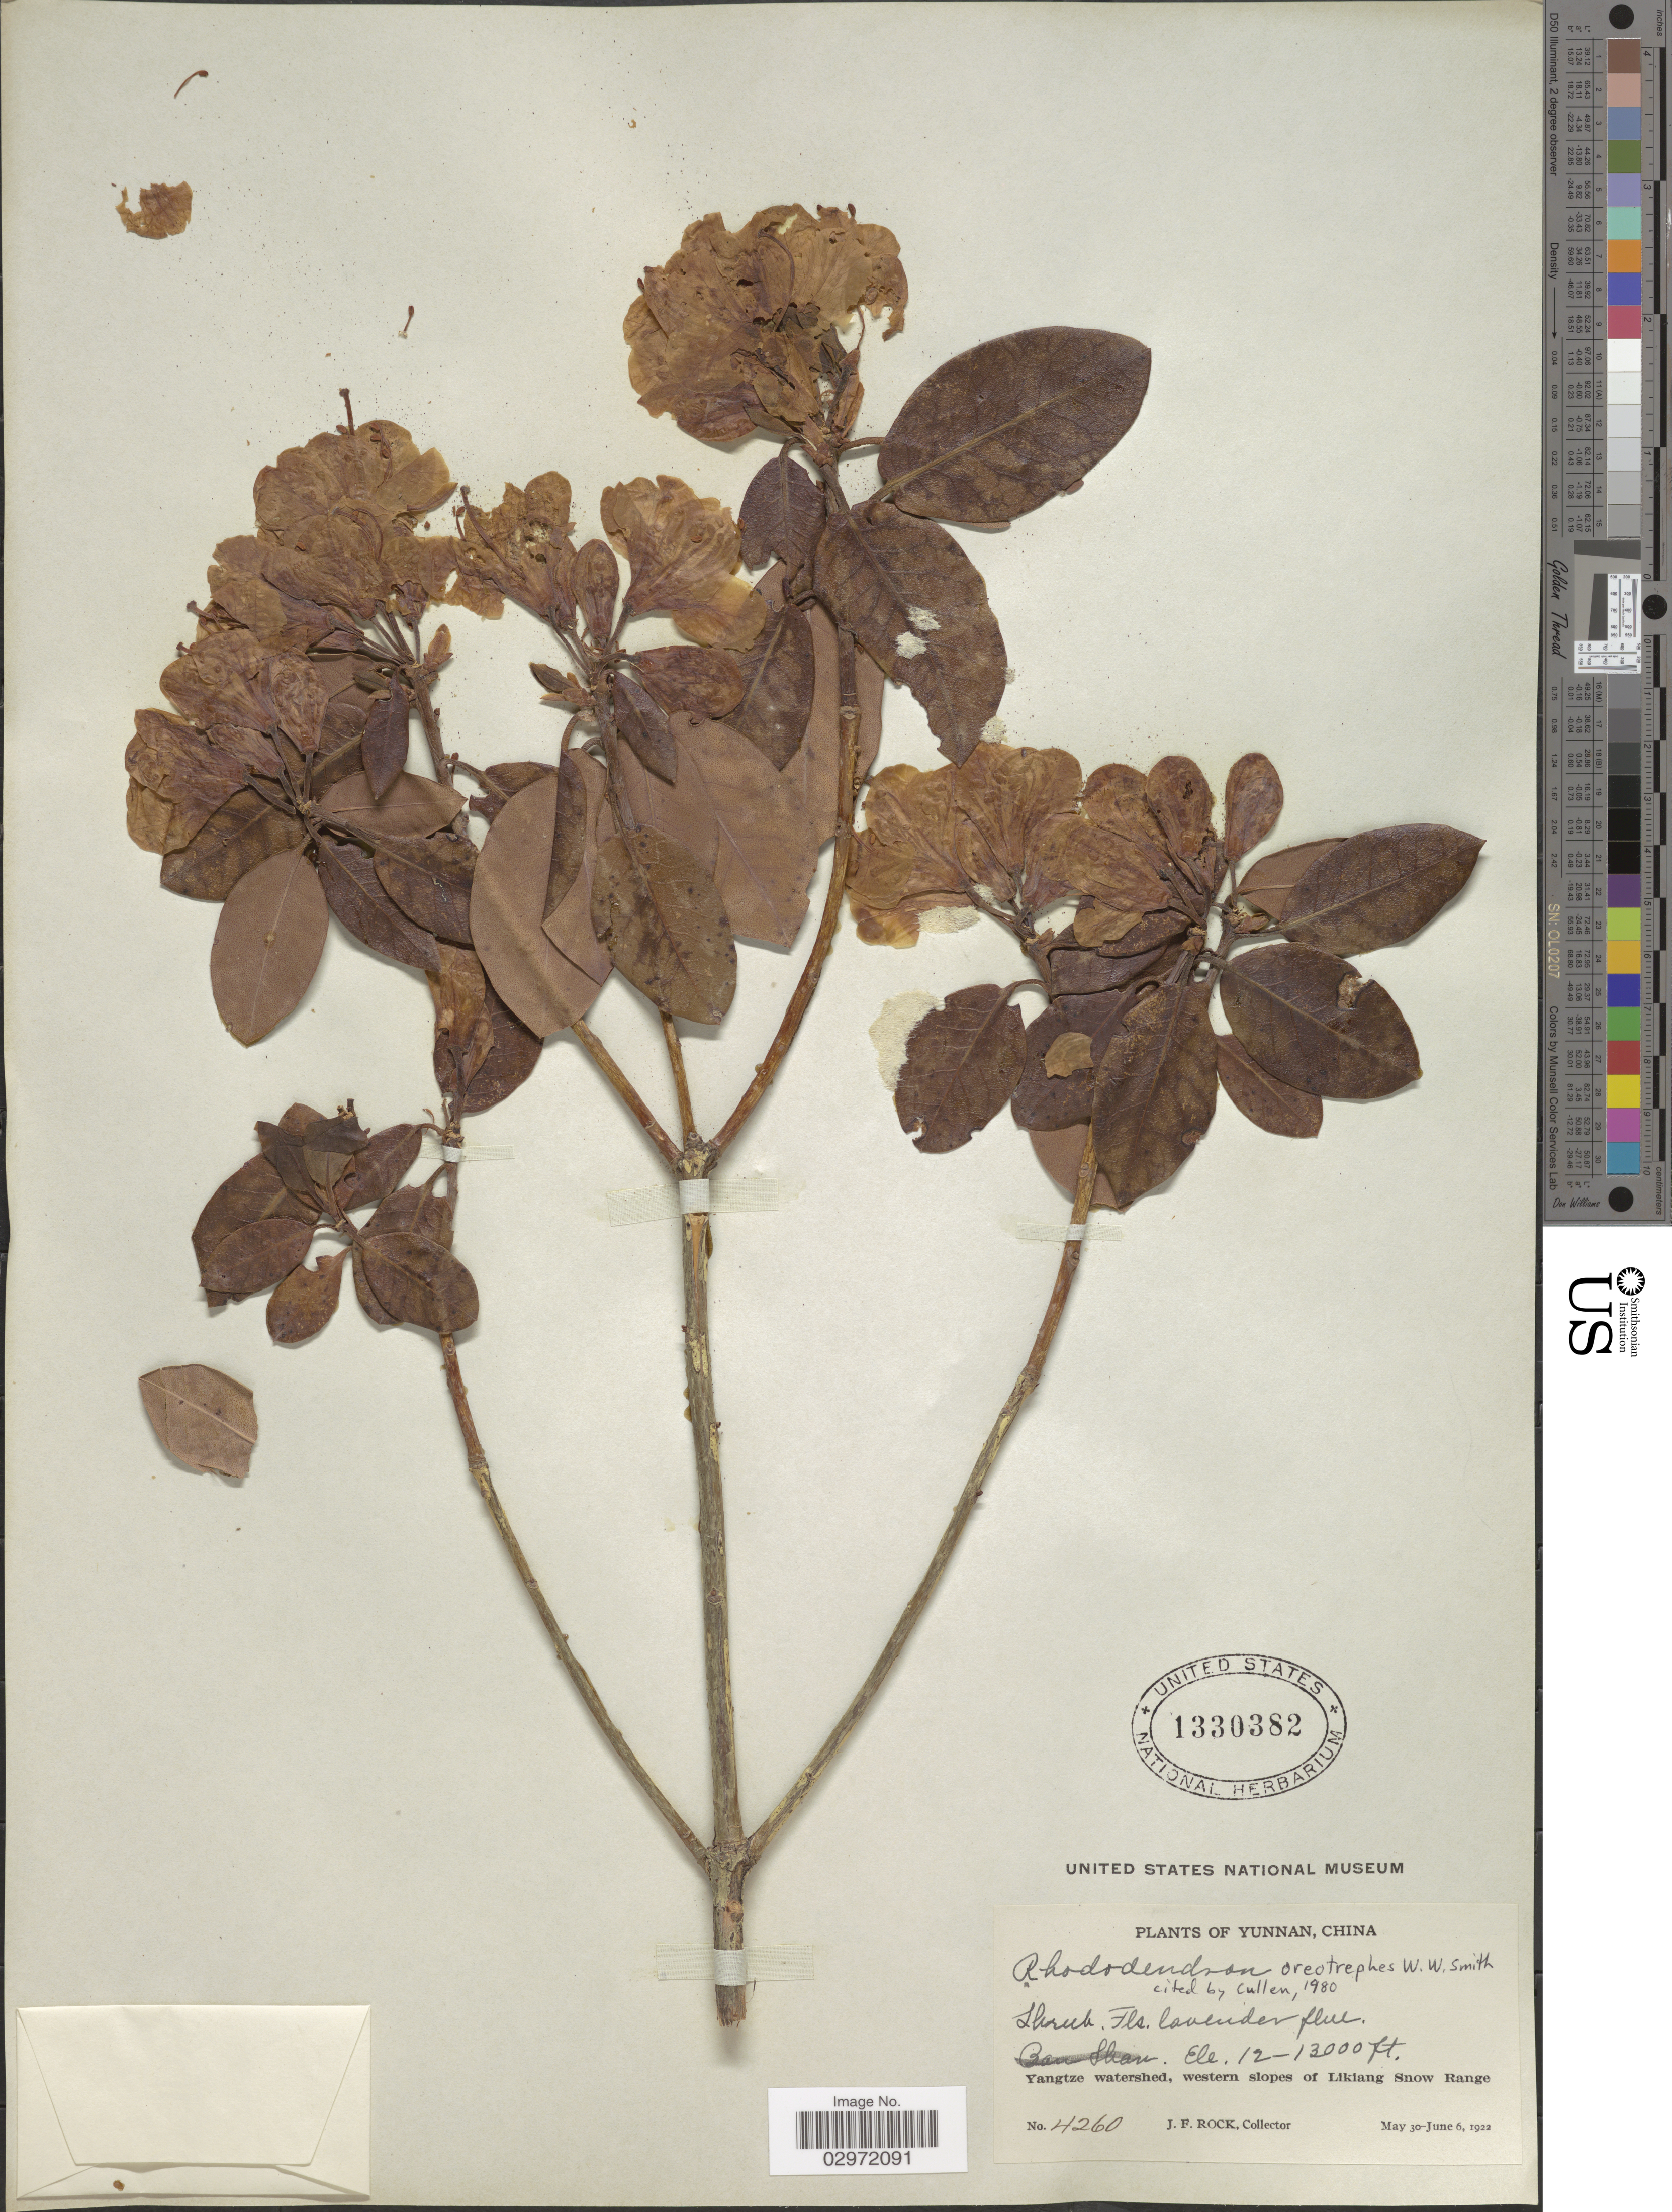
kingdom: Plantae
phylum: Tracheophyta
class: Magnoliopsida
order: Ericales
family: Ericaceae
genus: Rhododendron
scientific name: Rhododendron oreotrephes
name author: W.W. Sm.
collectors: J. Rock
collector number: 4260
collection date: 1922-05-30/1922-06-06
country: China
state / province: Yunnan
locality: Yangtze watershed, western slopes of Likiang Snow Range.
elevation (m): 3658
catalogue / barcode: US 1330382